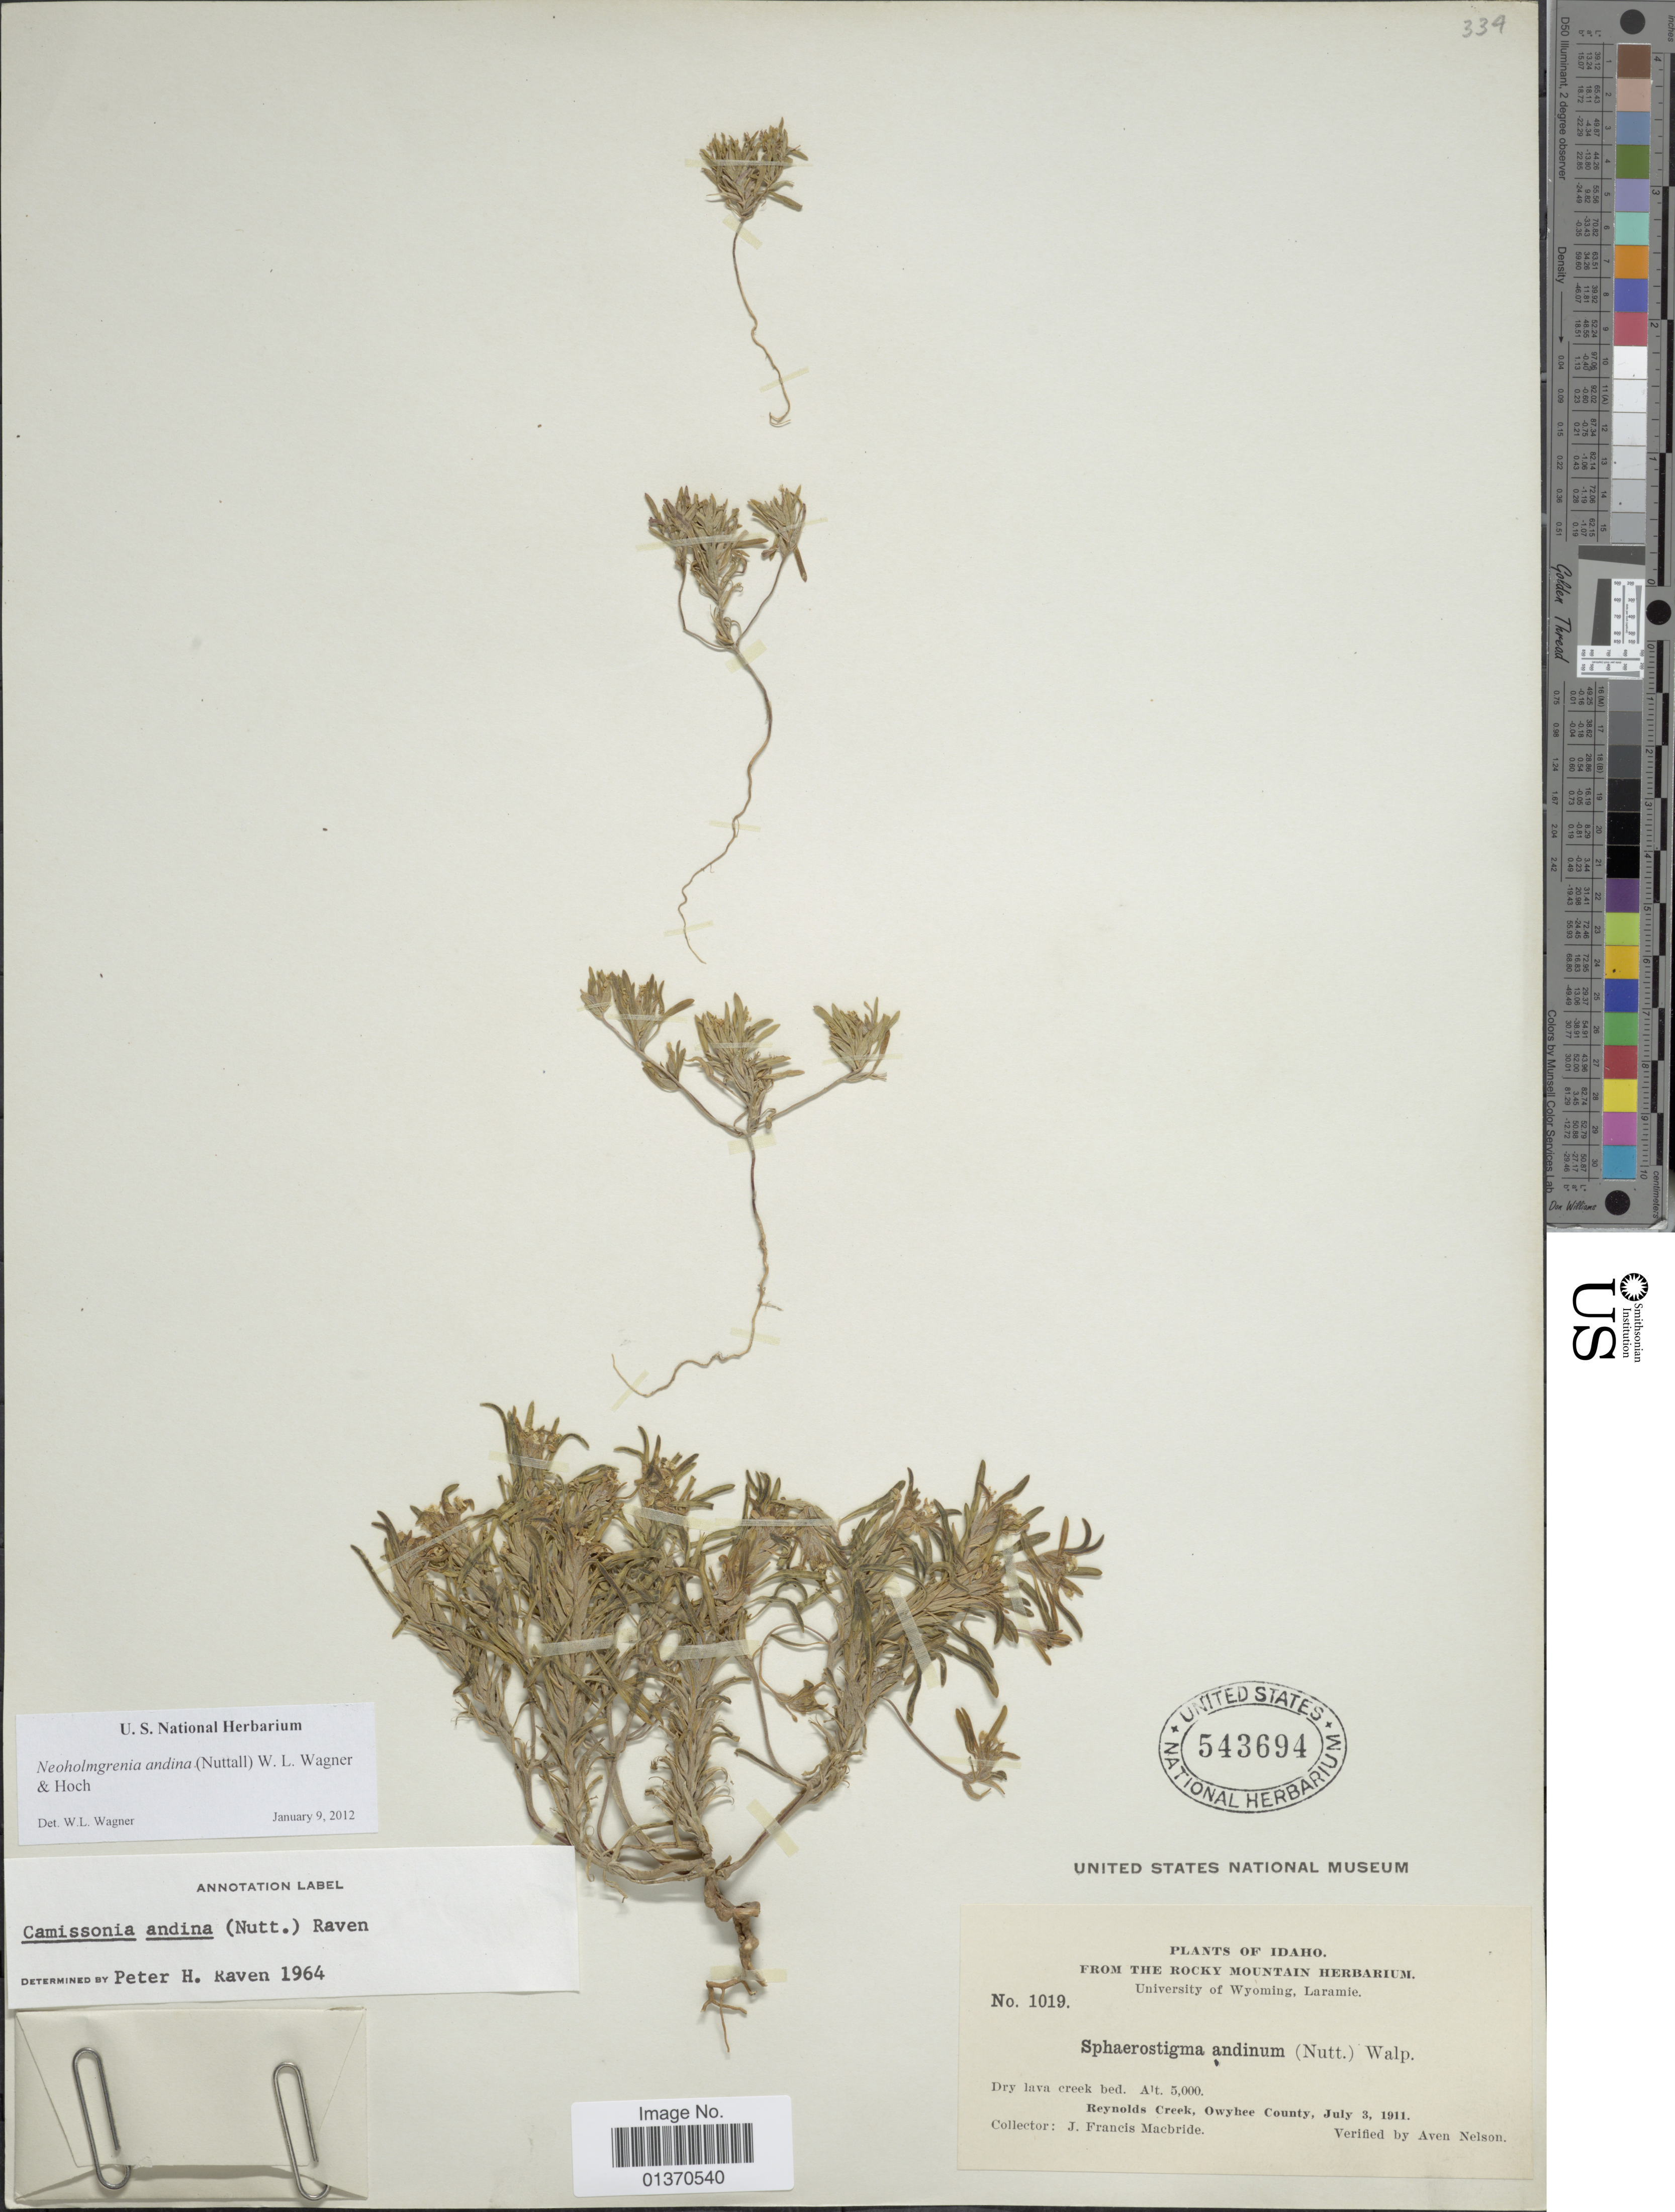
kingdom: Plantae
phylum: Tracheophyta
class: Magnoliopsida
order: Myrtales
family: Onagraceae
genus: Neoholmgrenia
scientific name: Neoholmgrenia andina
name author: (Nutt.) W.L. Wagner & Hoch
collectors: J. F. Macbride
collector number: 1019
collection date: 1911-07-03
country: United States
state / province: Idaho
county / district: Owyhee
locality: Dry lava creek bed, Reynolds Creek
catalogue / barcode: US 543694